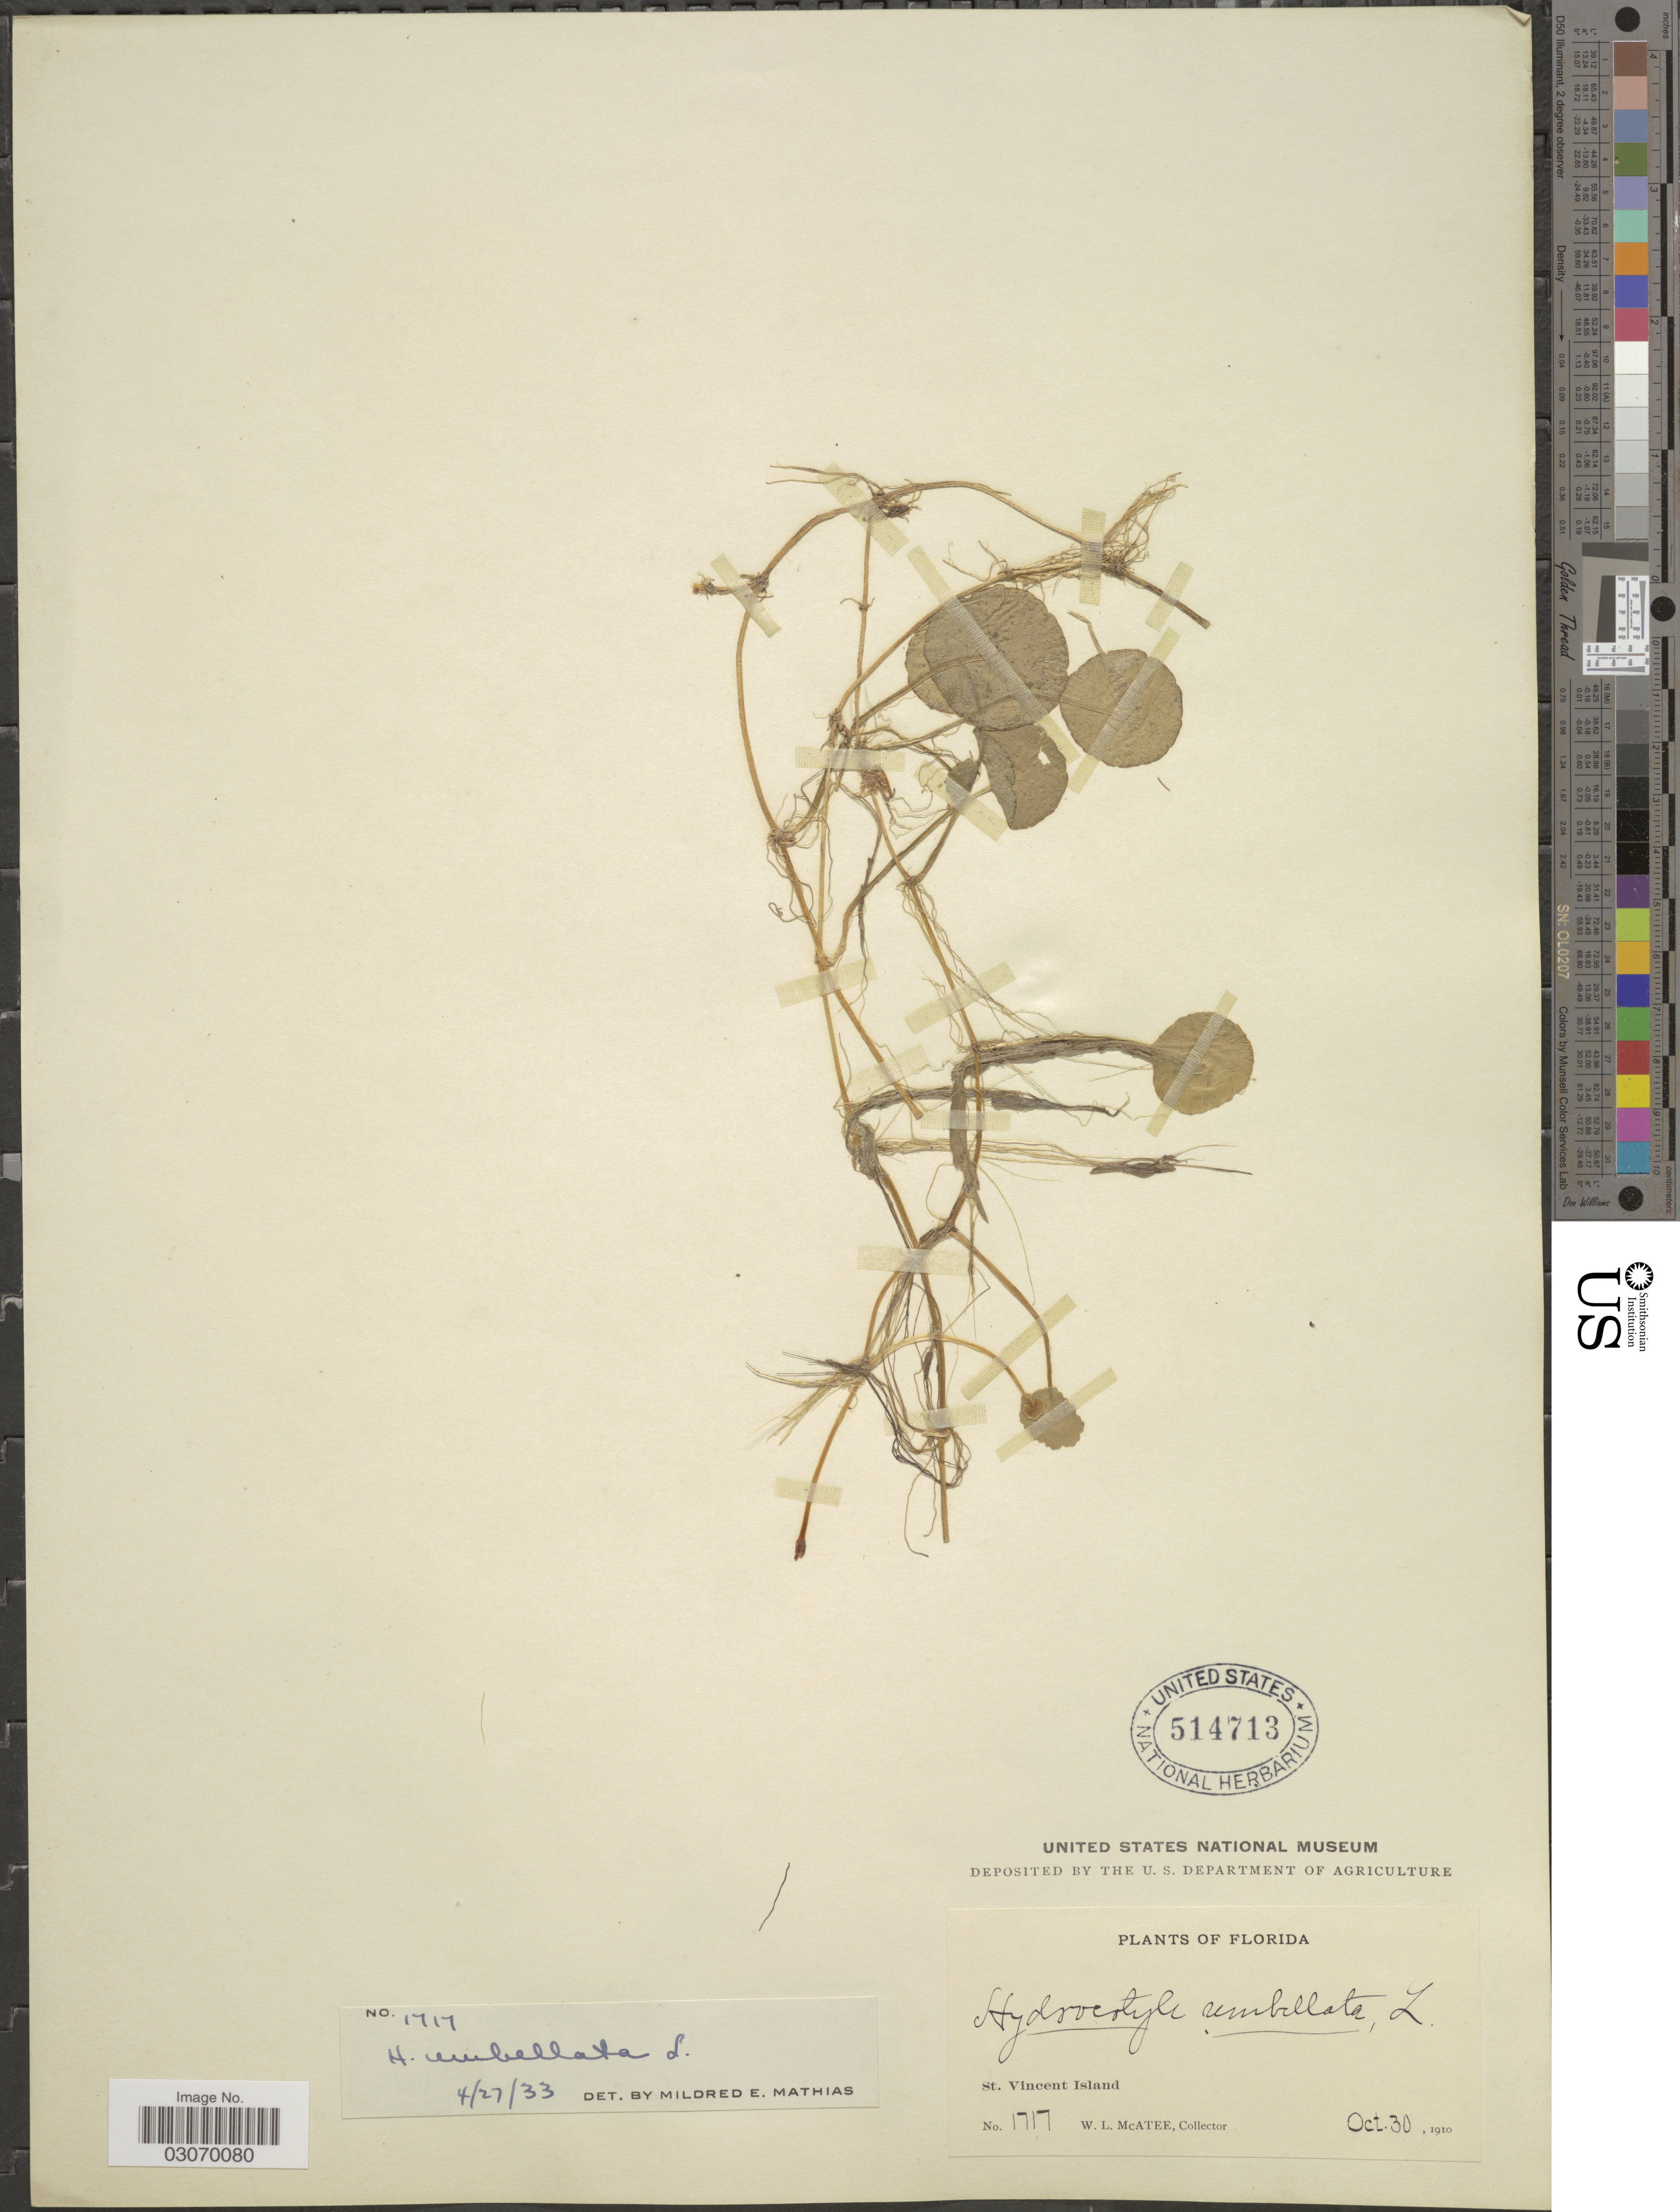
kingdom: Plantae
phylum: Tracheophyta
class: Magnoliopsida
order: Apiales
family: Araliaceae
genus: Hydrocotyle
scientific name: Hydrocotyle umbellata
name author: L.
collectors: W. McAtee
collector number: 1717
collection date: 1910-10-30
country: United States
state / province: Florida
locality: St. Vincent Island.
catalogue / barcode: US 514713